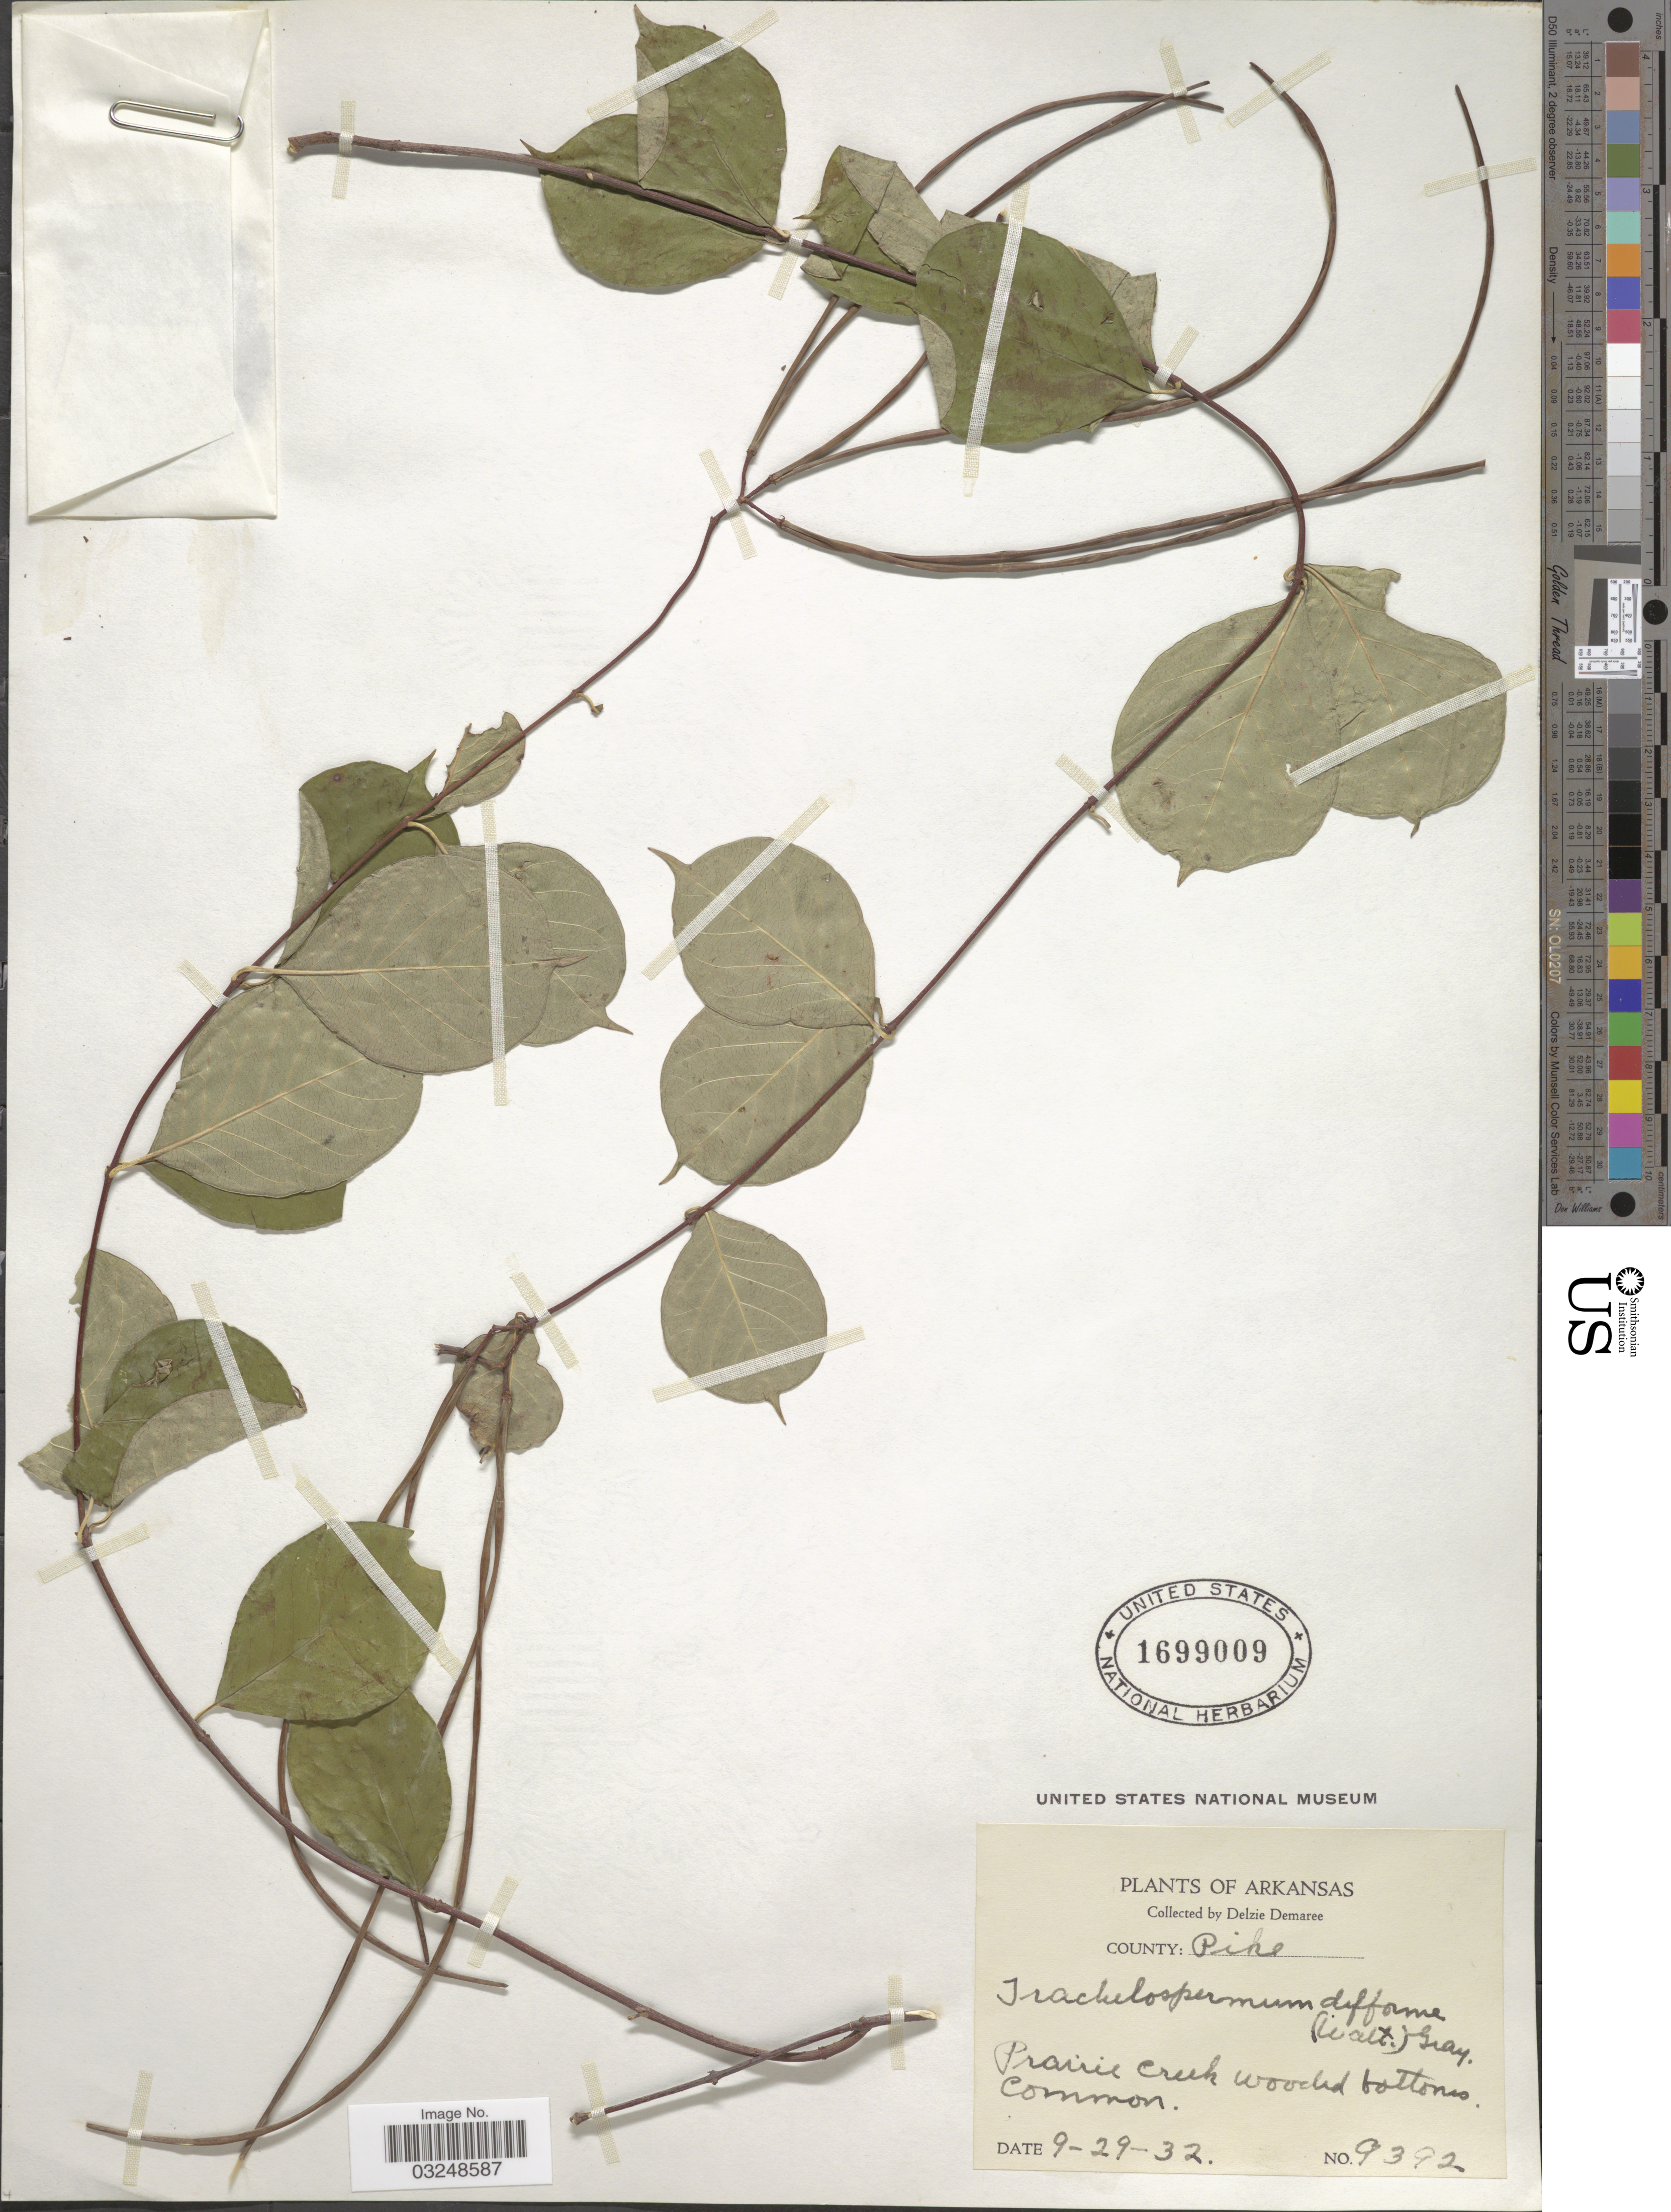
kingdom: Plantae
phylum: Tracheophyta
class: Magnoliopsida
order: Gentianales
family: Apocynaceae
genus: Trachelospermum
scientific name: Trachelospermum difforme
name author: (Walter) A. Gray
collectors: D. Demaree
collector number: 9392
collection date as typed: Transcribed d/m/y: 29/9/32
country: United States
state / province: Arkansas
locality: County: Pike, Prairie Creek wooded bottoms.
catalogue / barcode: US 1699009